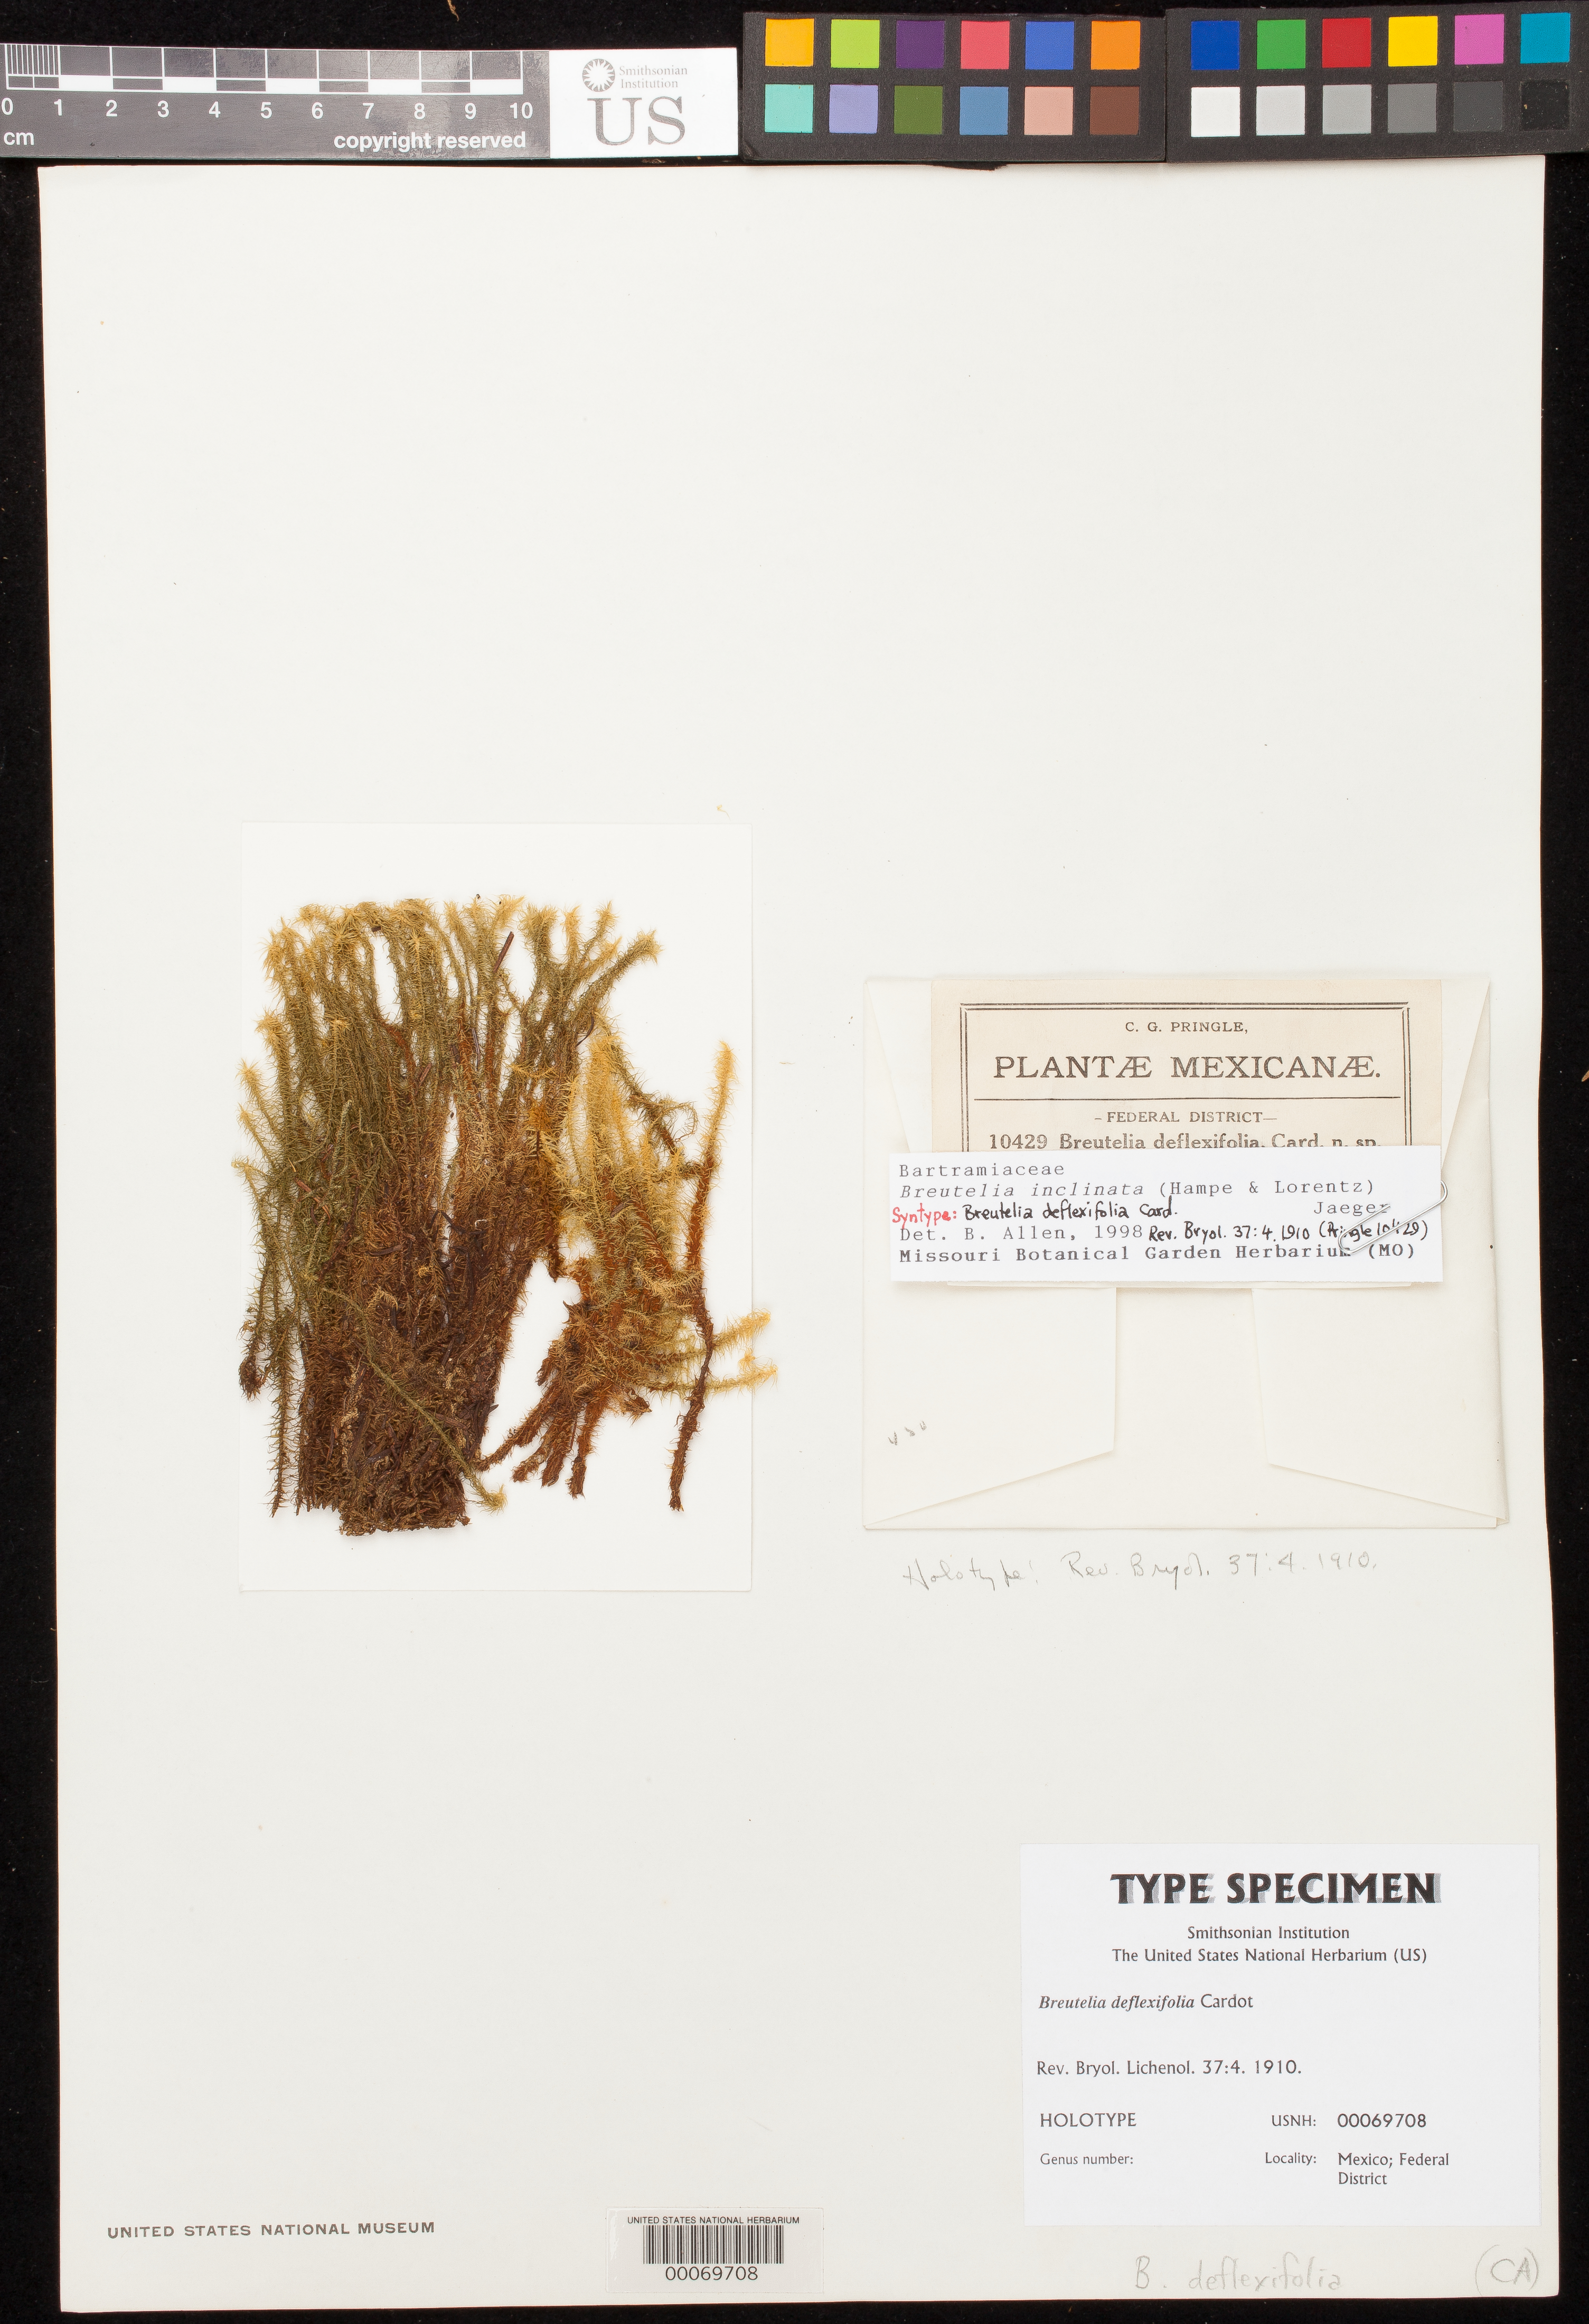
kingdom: Plantae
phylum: Bryophyta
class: Bryopsida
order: Bartramiales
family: Bartramiaceae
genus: Breutelia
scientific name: Breutelia deflexifolia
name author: Cardot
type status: Syntype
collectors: C. G. Pringle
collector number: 10429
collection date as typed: Dec 1910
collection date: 1910-12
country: Mexico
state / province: Distrito Federal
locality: Sierra de Ajusco.